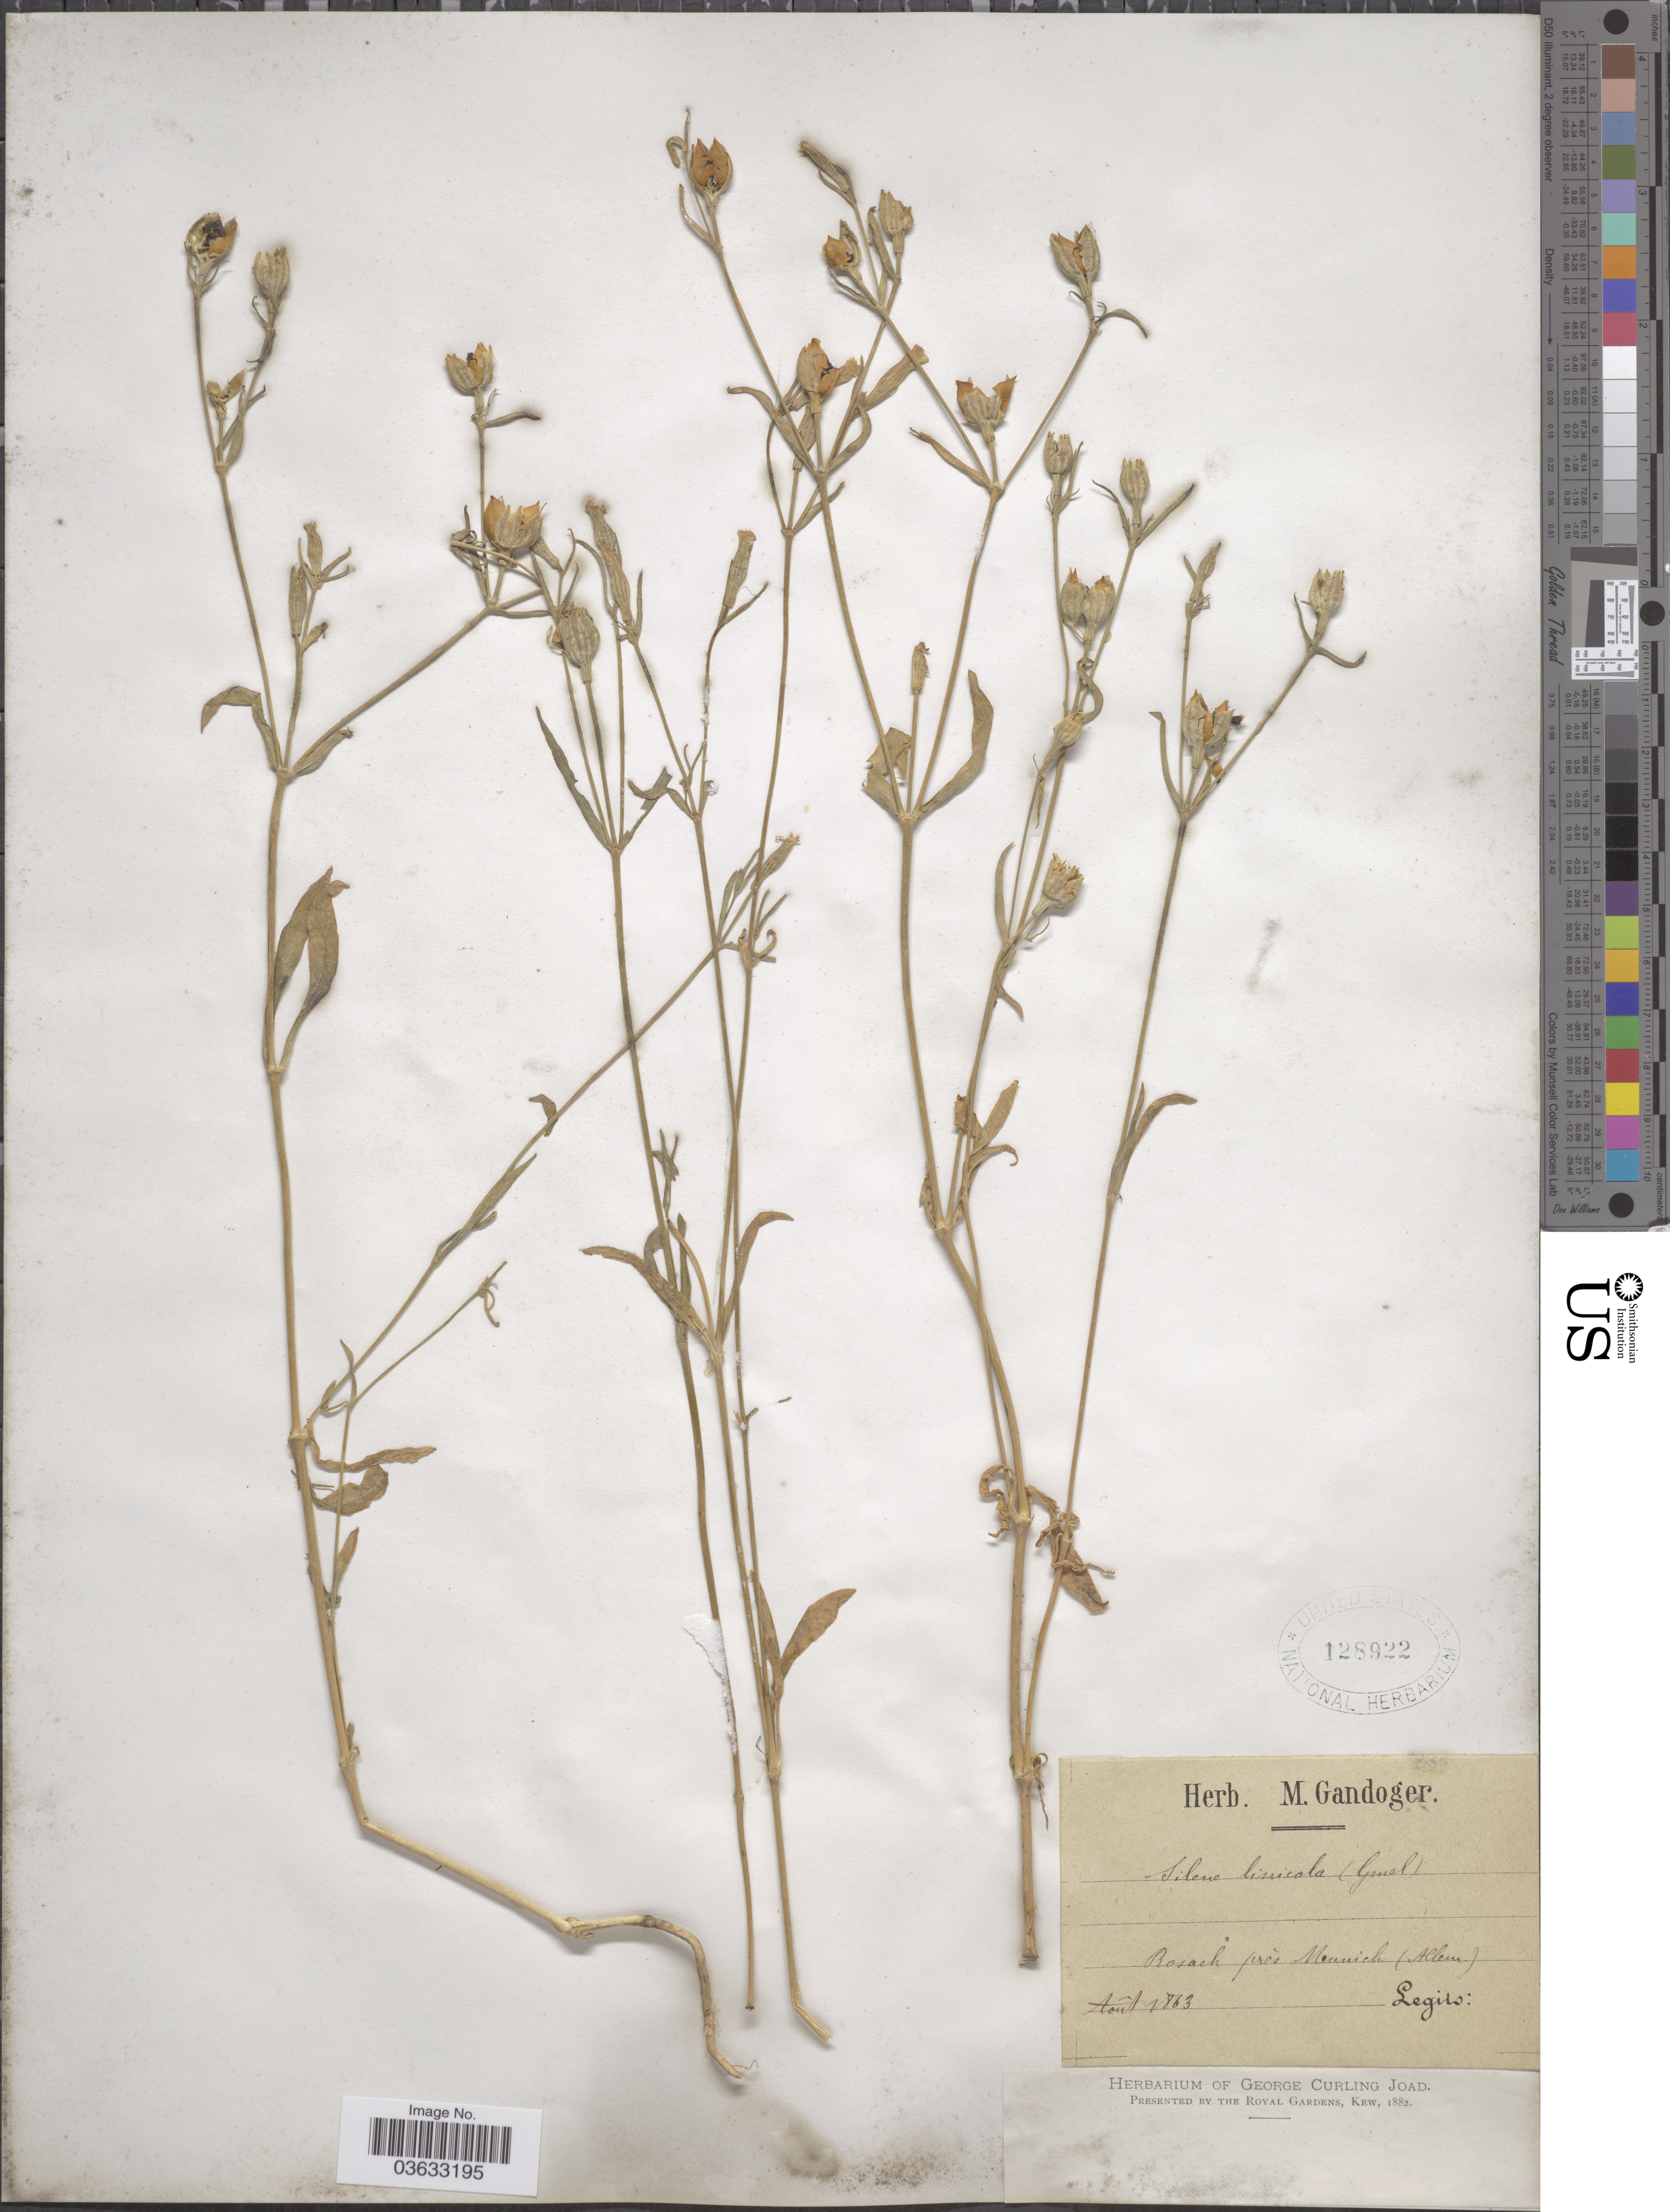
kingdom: Plantae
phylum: Tracheophyta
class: Magnoliopsida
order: Caryophyllales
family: Caryophyllaceae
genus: Silene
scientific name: Silene linicola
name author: C.C. Gmel.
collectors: Ex Herb. M. Gandoger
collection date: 1863-08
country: Germany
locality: Rosach près Munich (Allem).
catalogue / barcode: US 128922